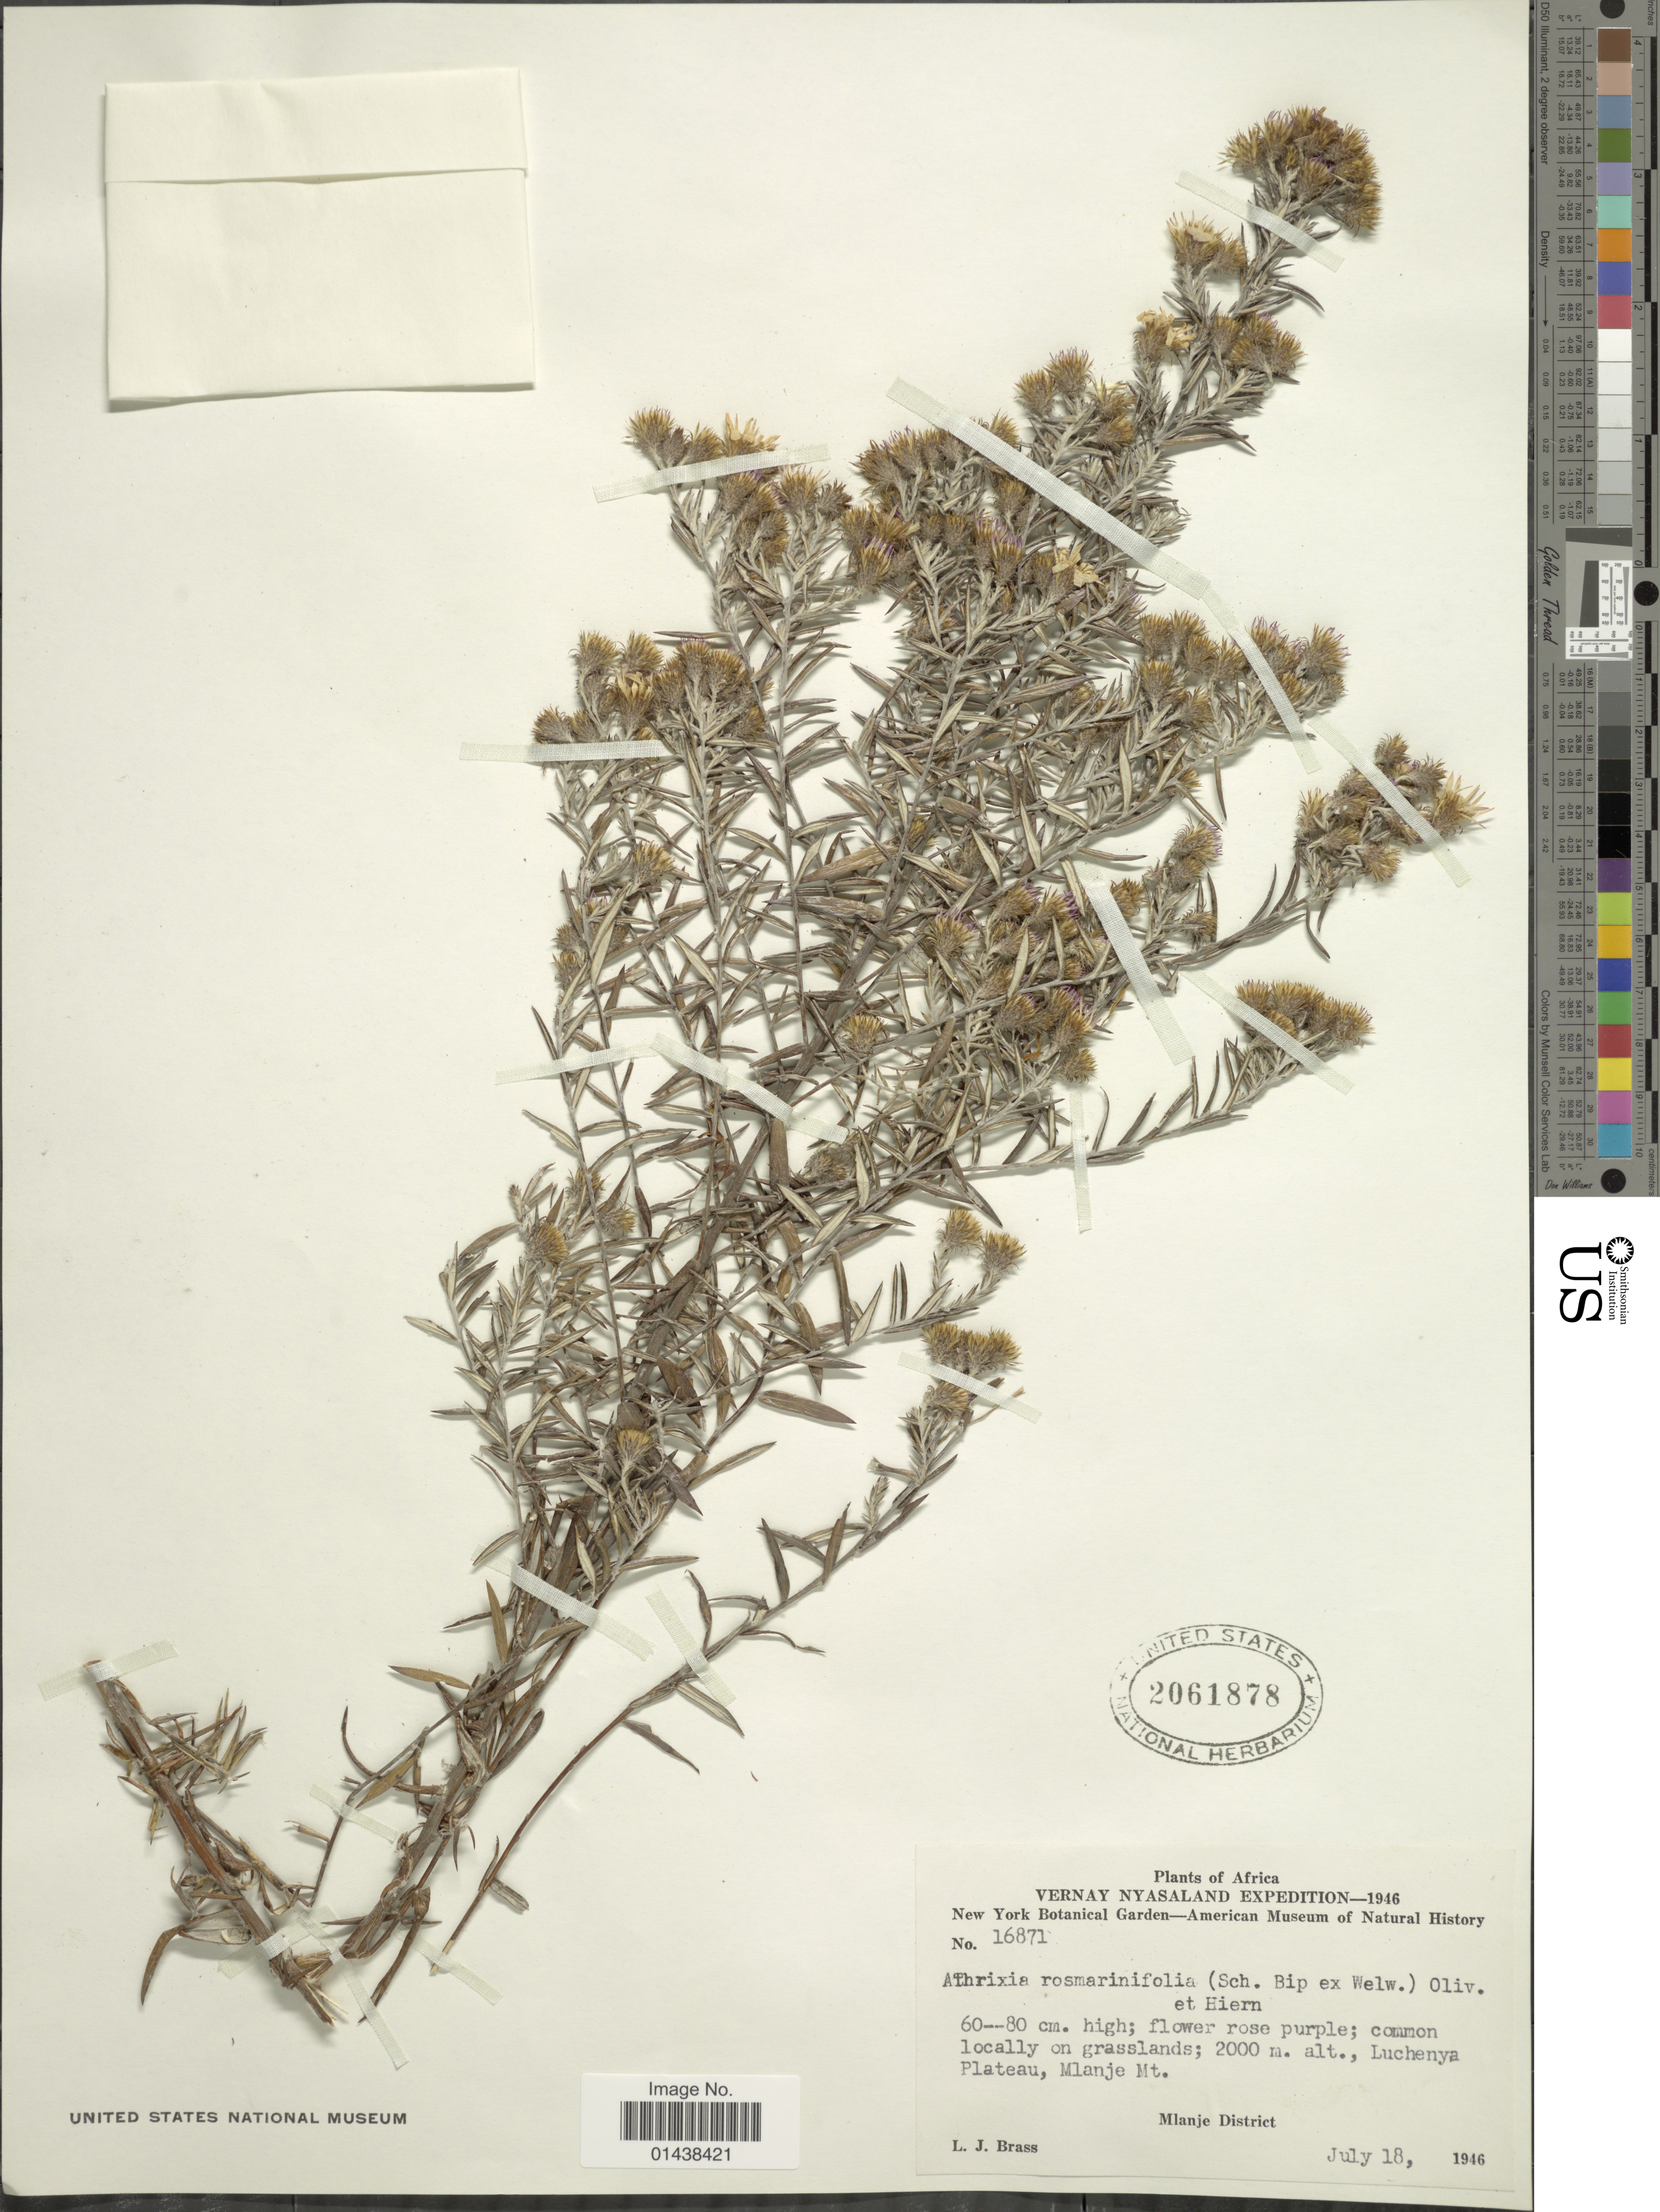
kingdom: Plantae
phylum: Tracheophyta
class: Magnoliopsida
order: Asterales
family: Asteraceae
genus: Athrixia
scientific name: Athrixia rosmarinifolia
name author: (Sch. Bip. ex Walp.) Oliv. & Hiern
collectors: L. J. Brass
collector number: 16871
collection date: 1946-07-17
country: Malawi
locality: Africa. Vernay Nyasaland, Mlanje District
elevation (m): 2000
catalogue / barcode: US 2061878